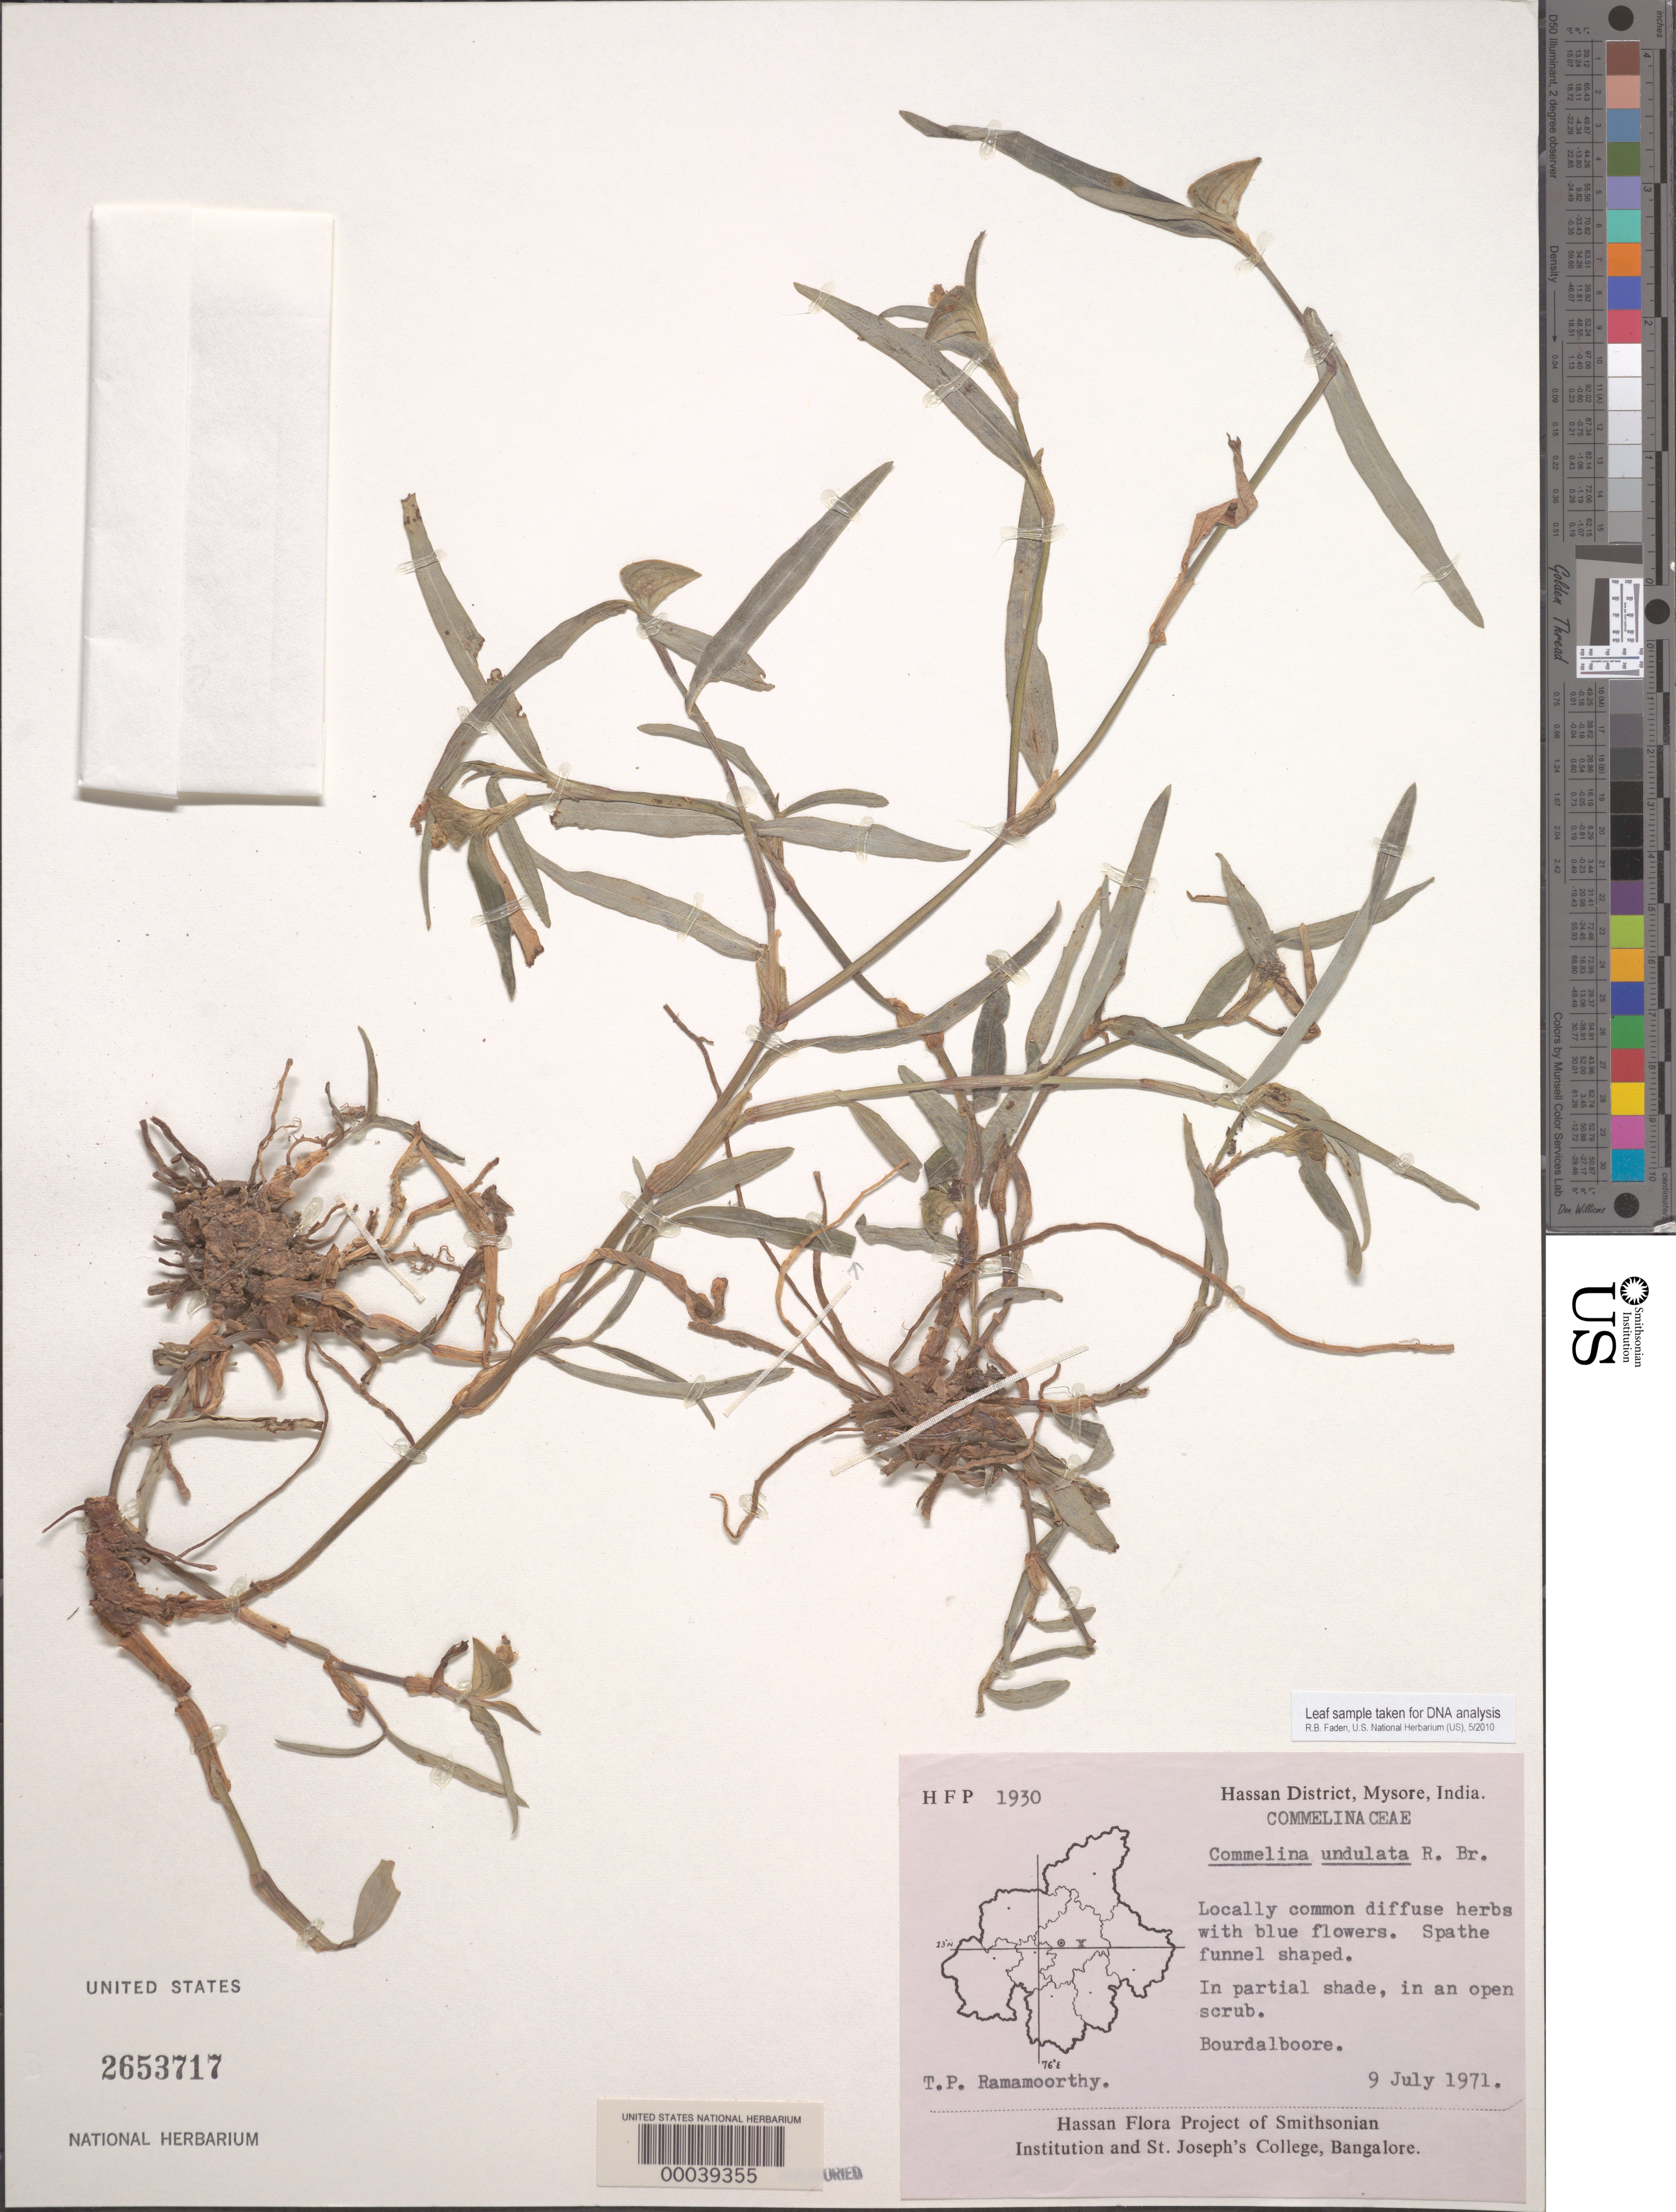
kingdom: Plantae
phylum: Tracheophyta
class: Liliopsida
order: Commelinales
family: Commelinaceae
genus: Commelina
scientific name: Commelina ensifolia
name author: R. Br.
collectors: T. P. Ramamoorthy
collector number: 1930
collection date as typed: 09 Jul 1971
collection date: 1971-07-09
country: India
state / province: Karnataka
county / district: Hassan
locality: Bourdalboore, mysore state [mysore state = karnataka.]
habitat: Open scrub; partial shade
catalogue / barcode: US 2653717